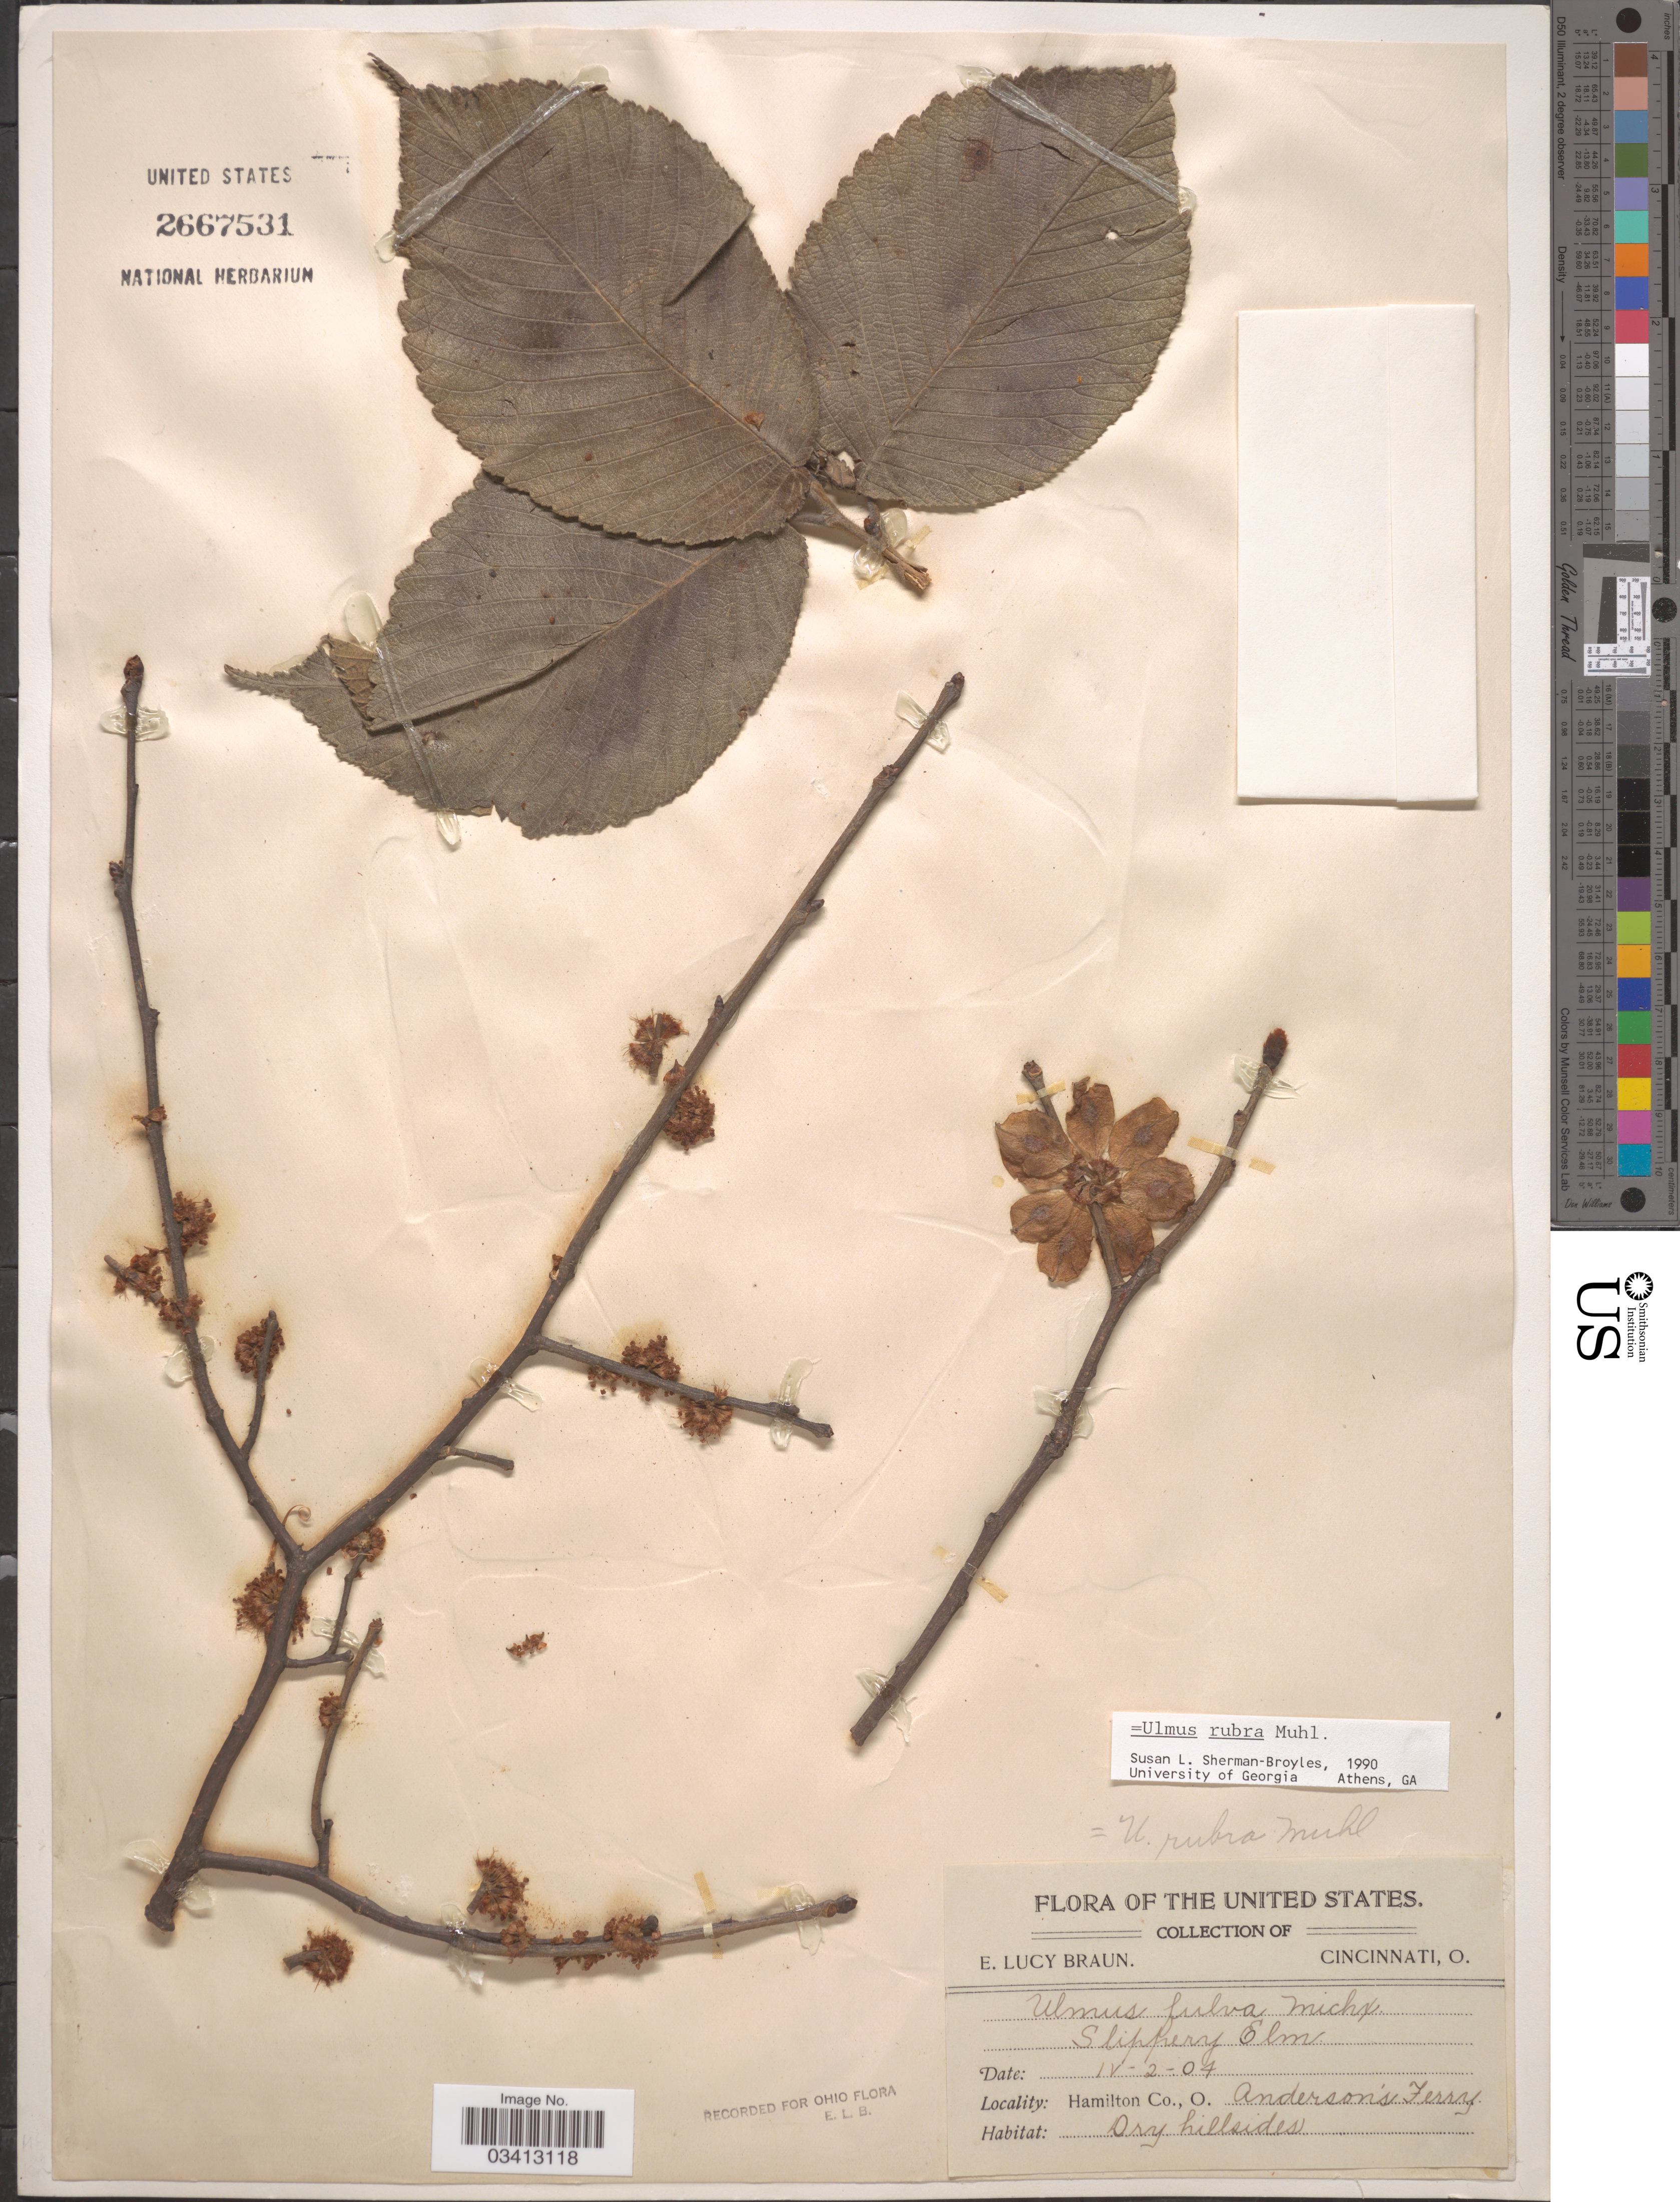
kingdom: Plantae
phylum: Tracheophyta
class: Magnoliopsida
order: Rosales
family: Ulmaceae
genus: Ulmus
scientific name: Ulmus rubra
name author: Muhl.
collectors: E. L. Braun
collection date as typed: Transcribed d/m/y: 2/4/4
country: United States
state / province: Ohio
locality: Hamilton Co., Anderson's Ferry.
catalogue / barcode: US 2667531